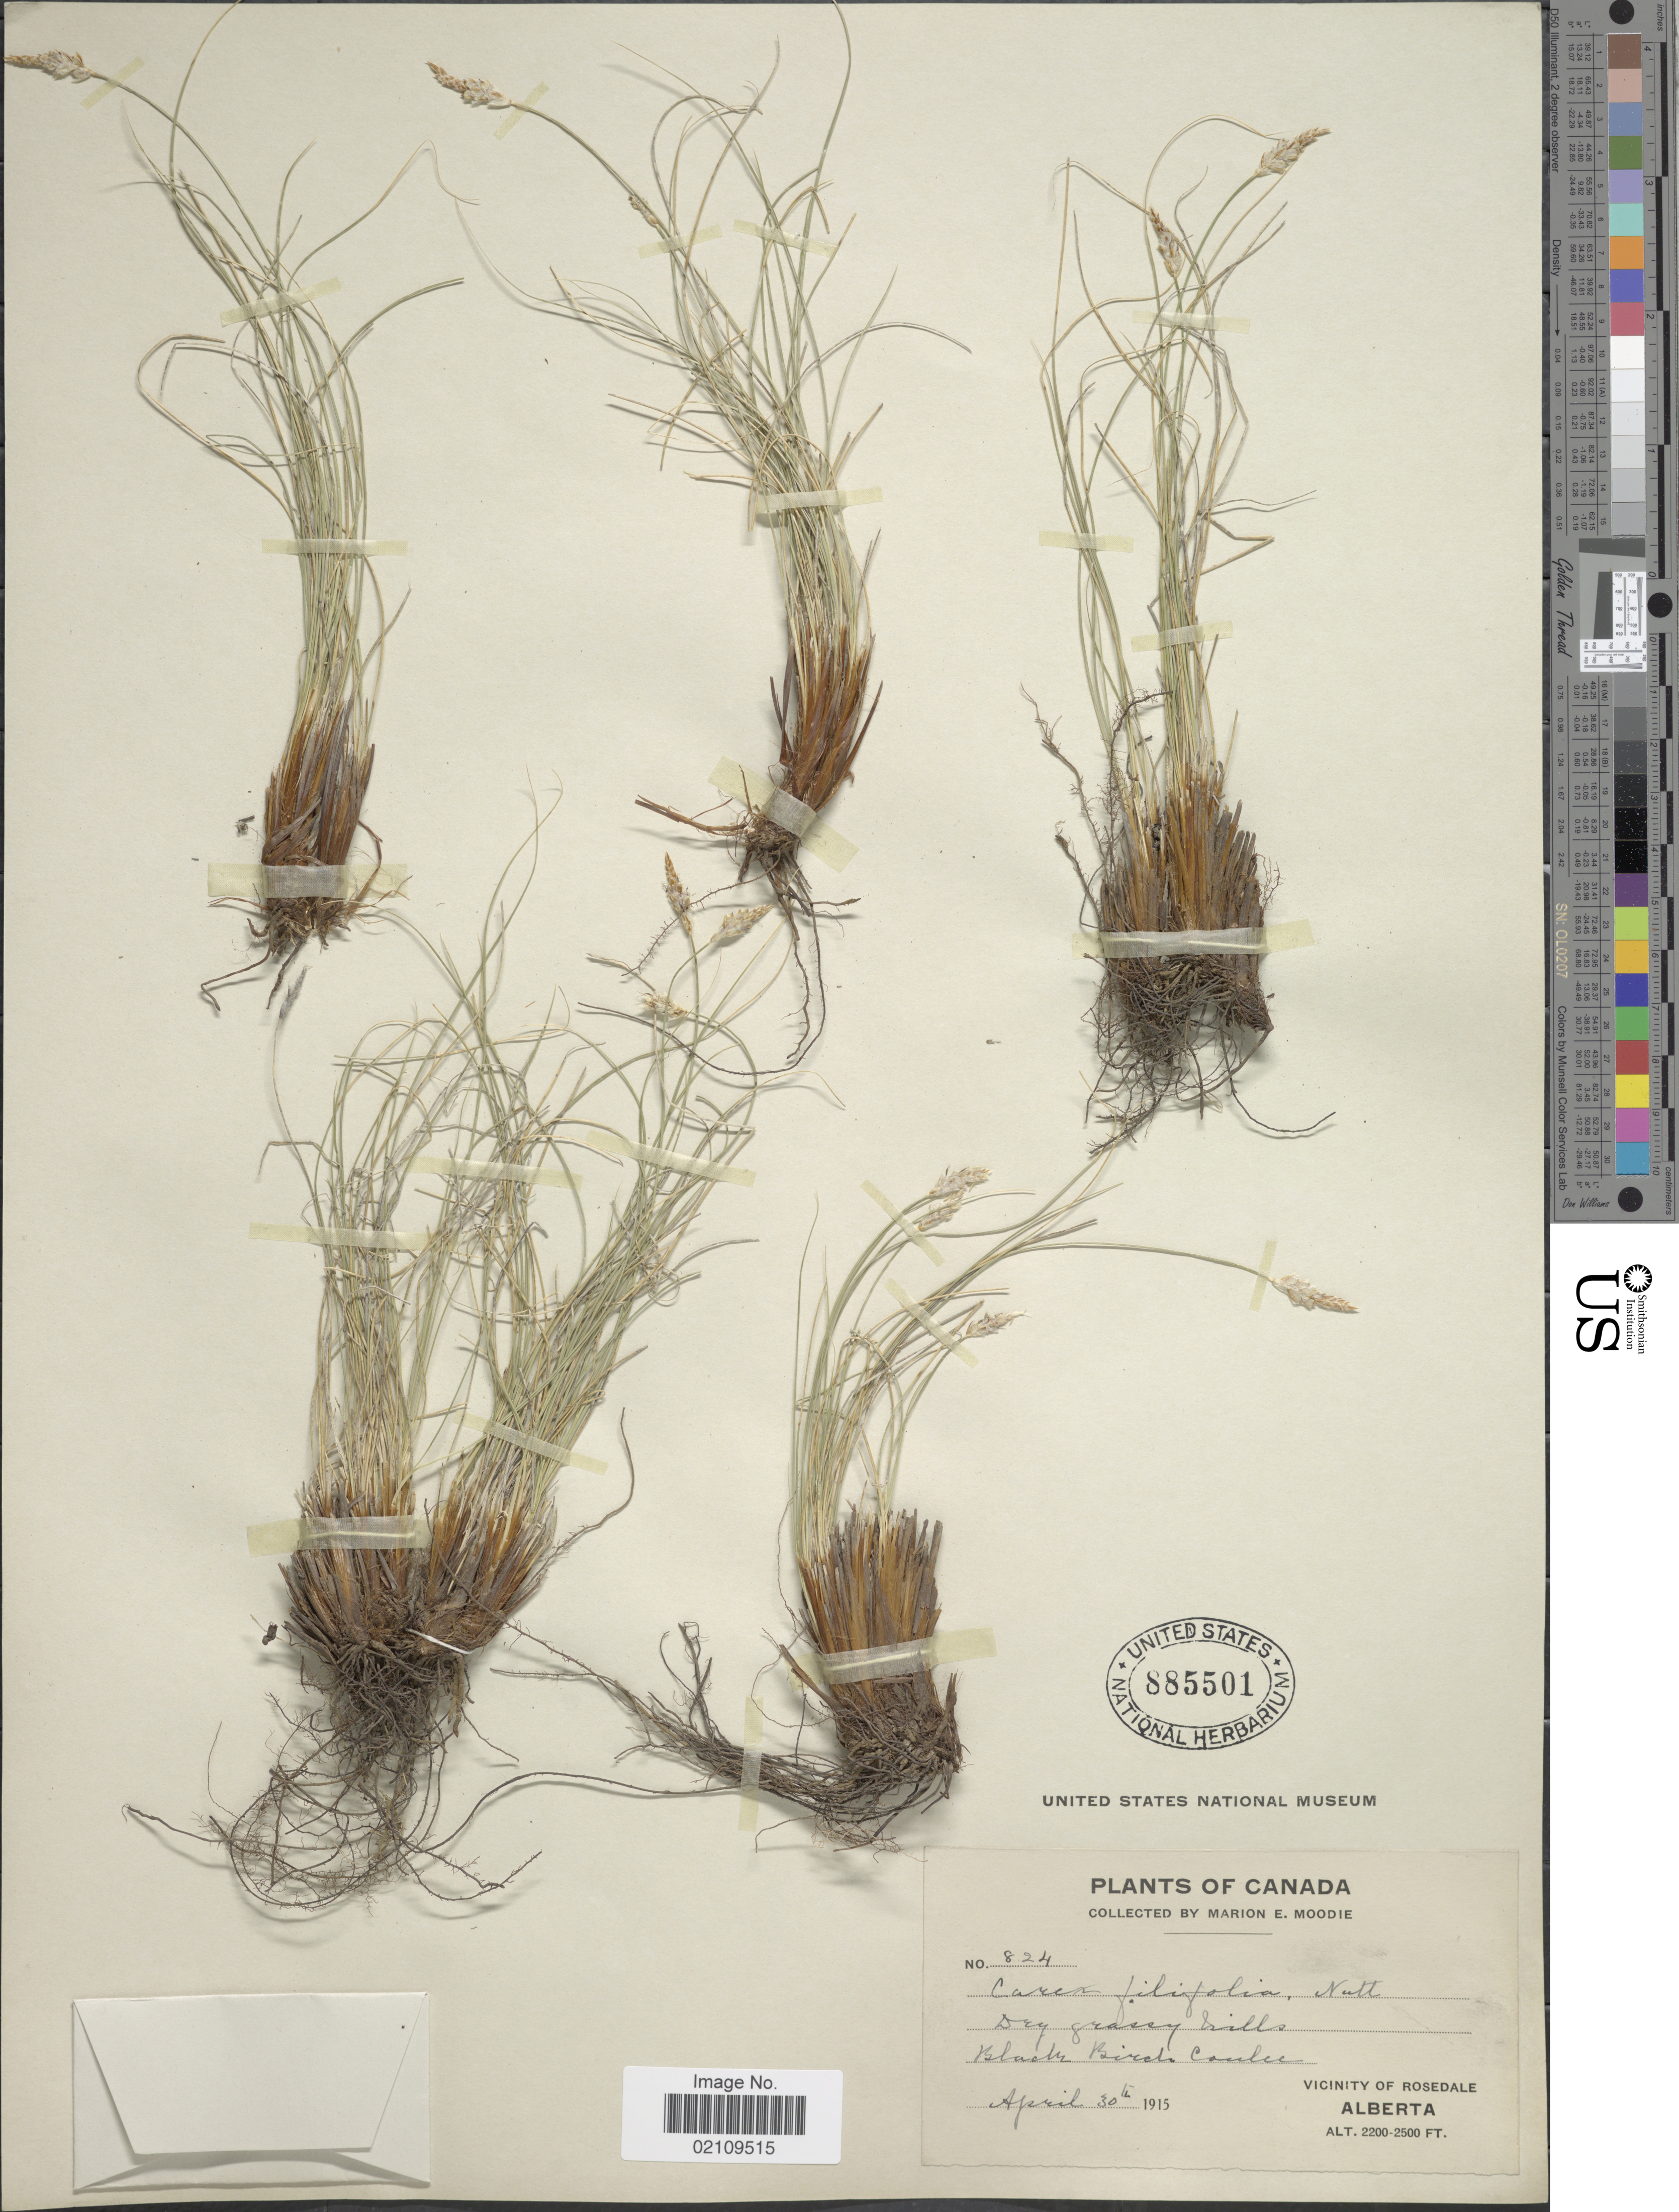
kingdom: Plantae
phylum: Tracheophyta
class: Liliopsida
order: Poales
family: Cyperaceae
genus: Carex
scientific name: Carex filifolia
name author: Nutt.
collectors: M. E. Moodie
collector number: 824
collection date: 1915-04-30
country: Canada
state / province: Alberta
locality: Dry grassy hills Black Birch Coulee, Vicinity of Rosedale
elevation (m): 671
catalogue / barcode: US 885501